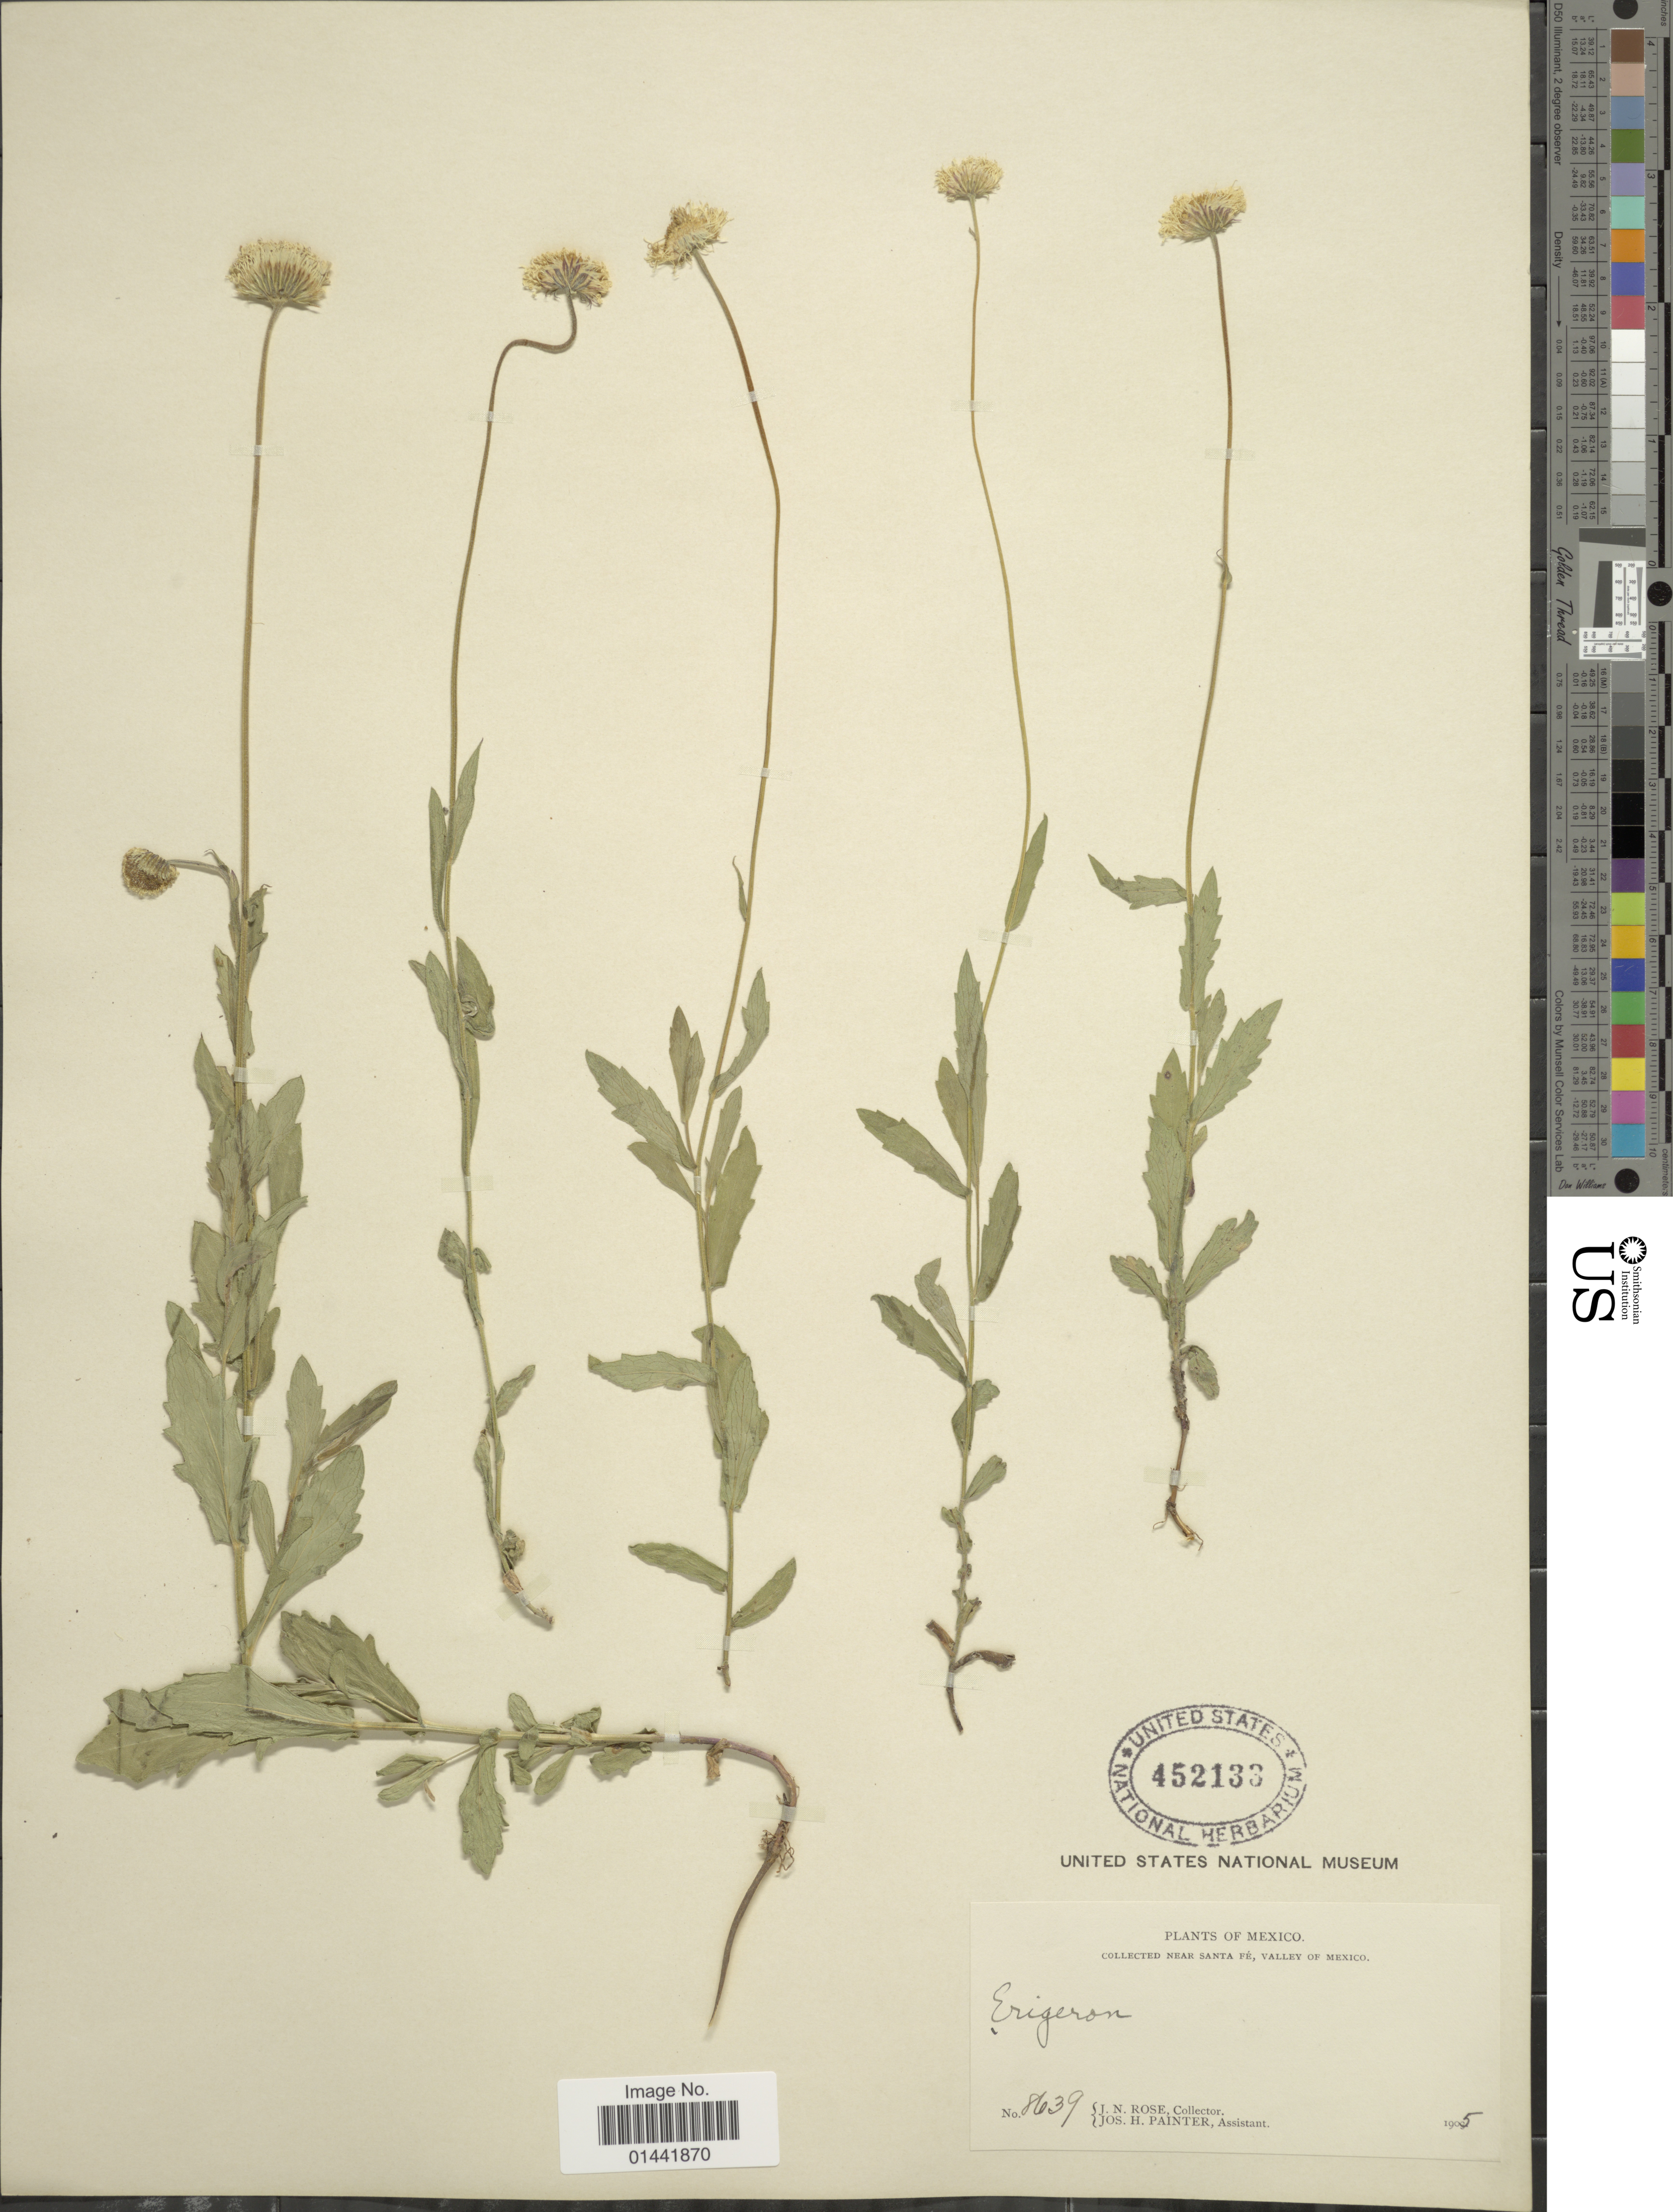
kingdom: Plantae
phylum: Tracheophyta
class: Magnoliopsida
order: Asterales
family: Asteraceae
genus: Erigeron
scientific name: Erigeron scaposus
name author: DC.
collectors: J. N. Rose & J. H. Painter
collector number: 8639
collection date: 1905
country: Mexico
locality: Near Santa Fé, valley of Mexico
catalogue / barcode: US 452133